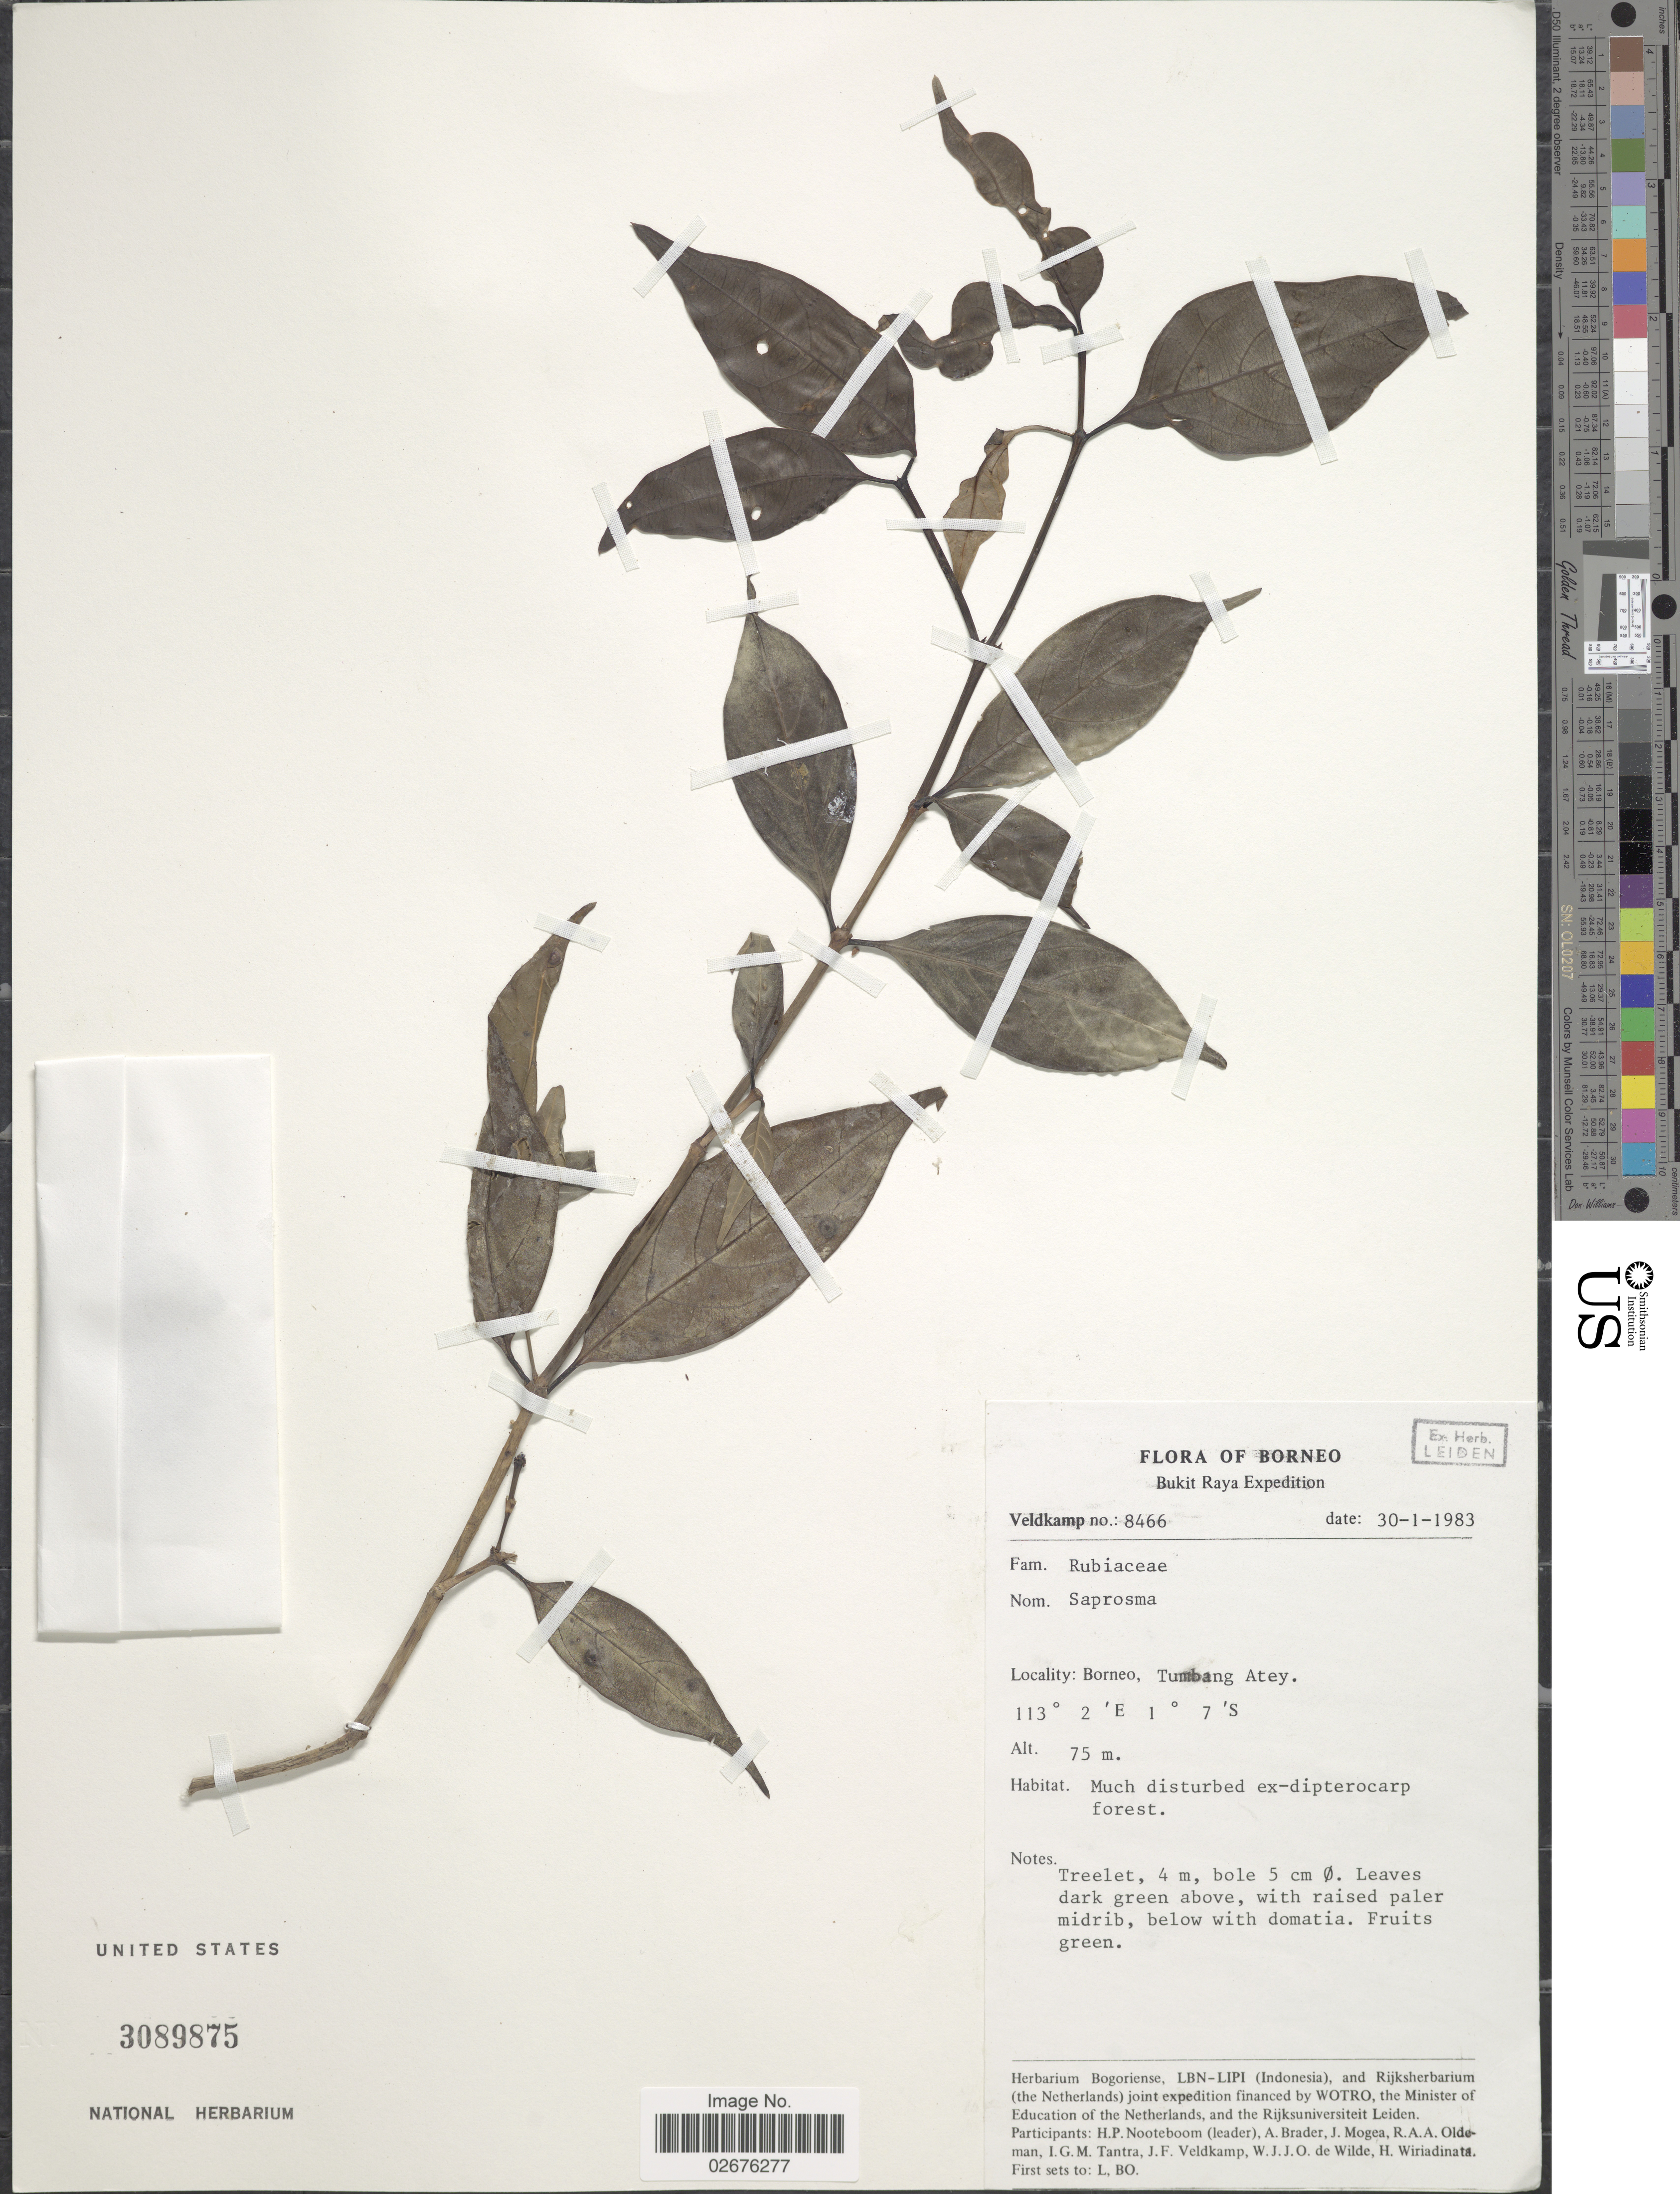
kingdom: Plantae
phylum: Tracheophyta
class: Magnoliopsida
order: Gentianales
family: Rubiaceae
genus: Saprosma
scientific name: Saprosma sp.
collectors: J. F. Veldkamp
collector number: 8466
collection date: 1983-01-30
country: Indonesia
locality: Borneo. Tumbang Atey.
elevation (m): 75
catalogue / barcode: US 3089875